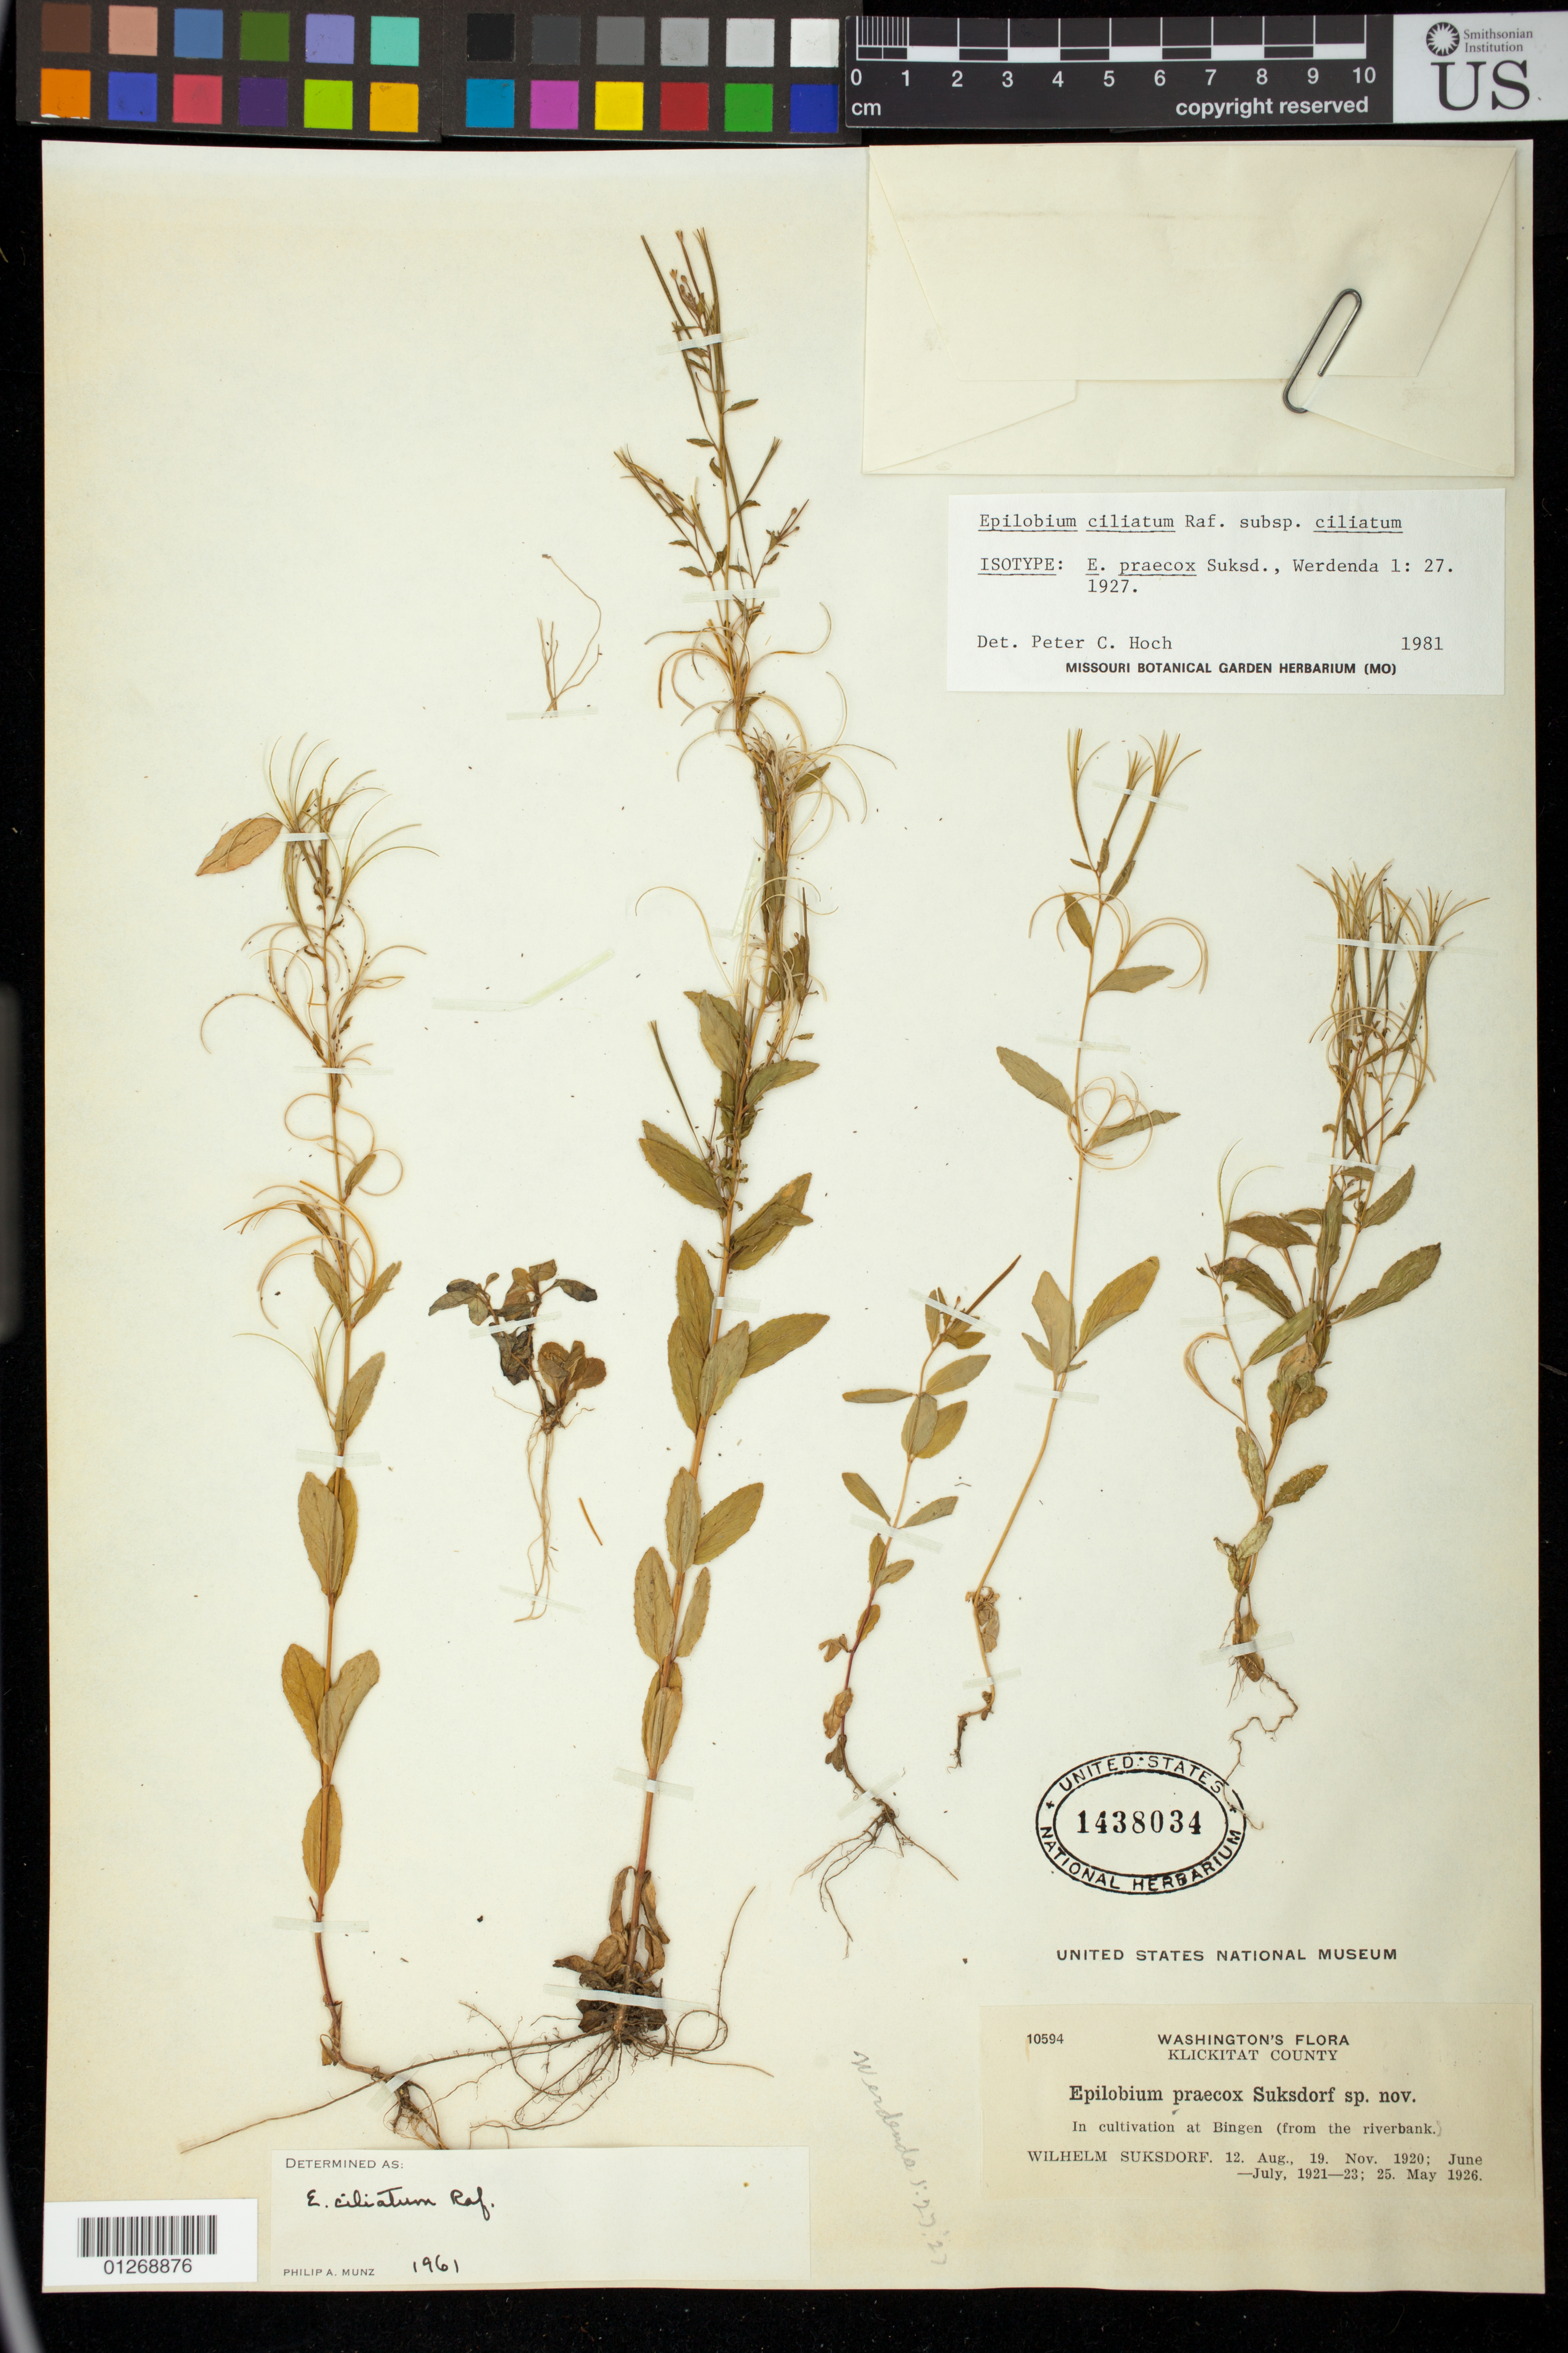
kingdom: Plantae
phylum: Tracheophyta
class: Magnoliopsida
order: Myrtales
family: Onagraceae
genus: Epilobium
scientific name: Epilobium praecox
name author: Suksd.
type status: Type Collection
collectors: W. N. Suksdorf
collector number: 10594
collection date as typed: "12. Aug., 19. Nov. 1920; June-July, 1921-23; 25. May 1926"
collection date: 1920-08-12/1926-05-25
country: United States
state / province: Washington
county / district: Klickitat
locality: "In cultivation at Bingen (from the riverbank)"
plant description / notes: "In cultivation at Bingen (from the riverbank)". Annotated as "isotype" by P.C. Hoch (1981) but this is the first collection of several cited, and this collection was made with multiple elements over a period of several years.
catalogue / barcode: US 1438034